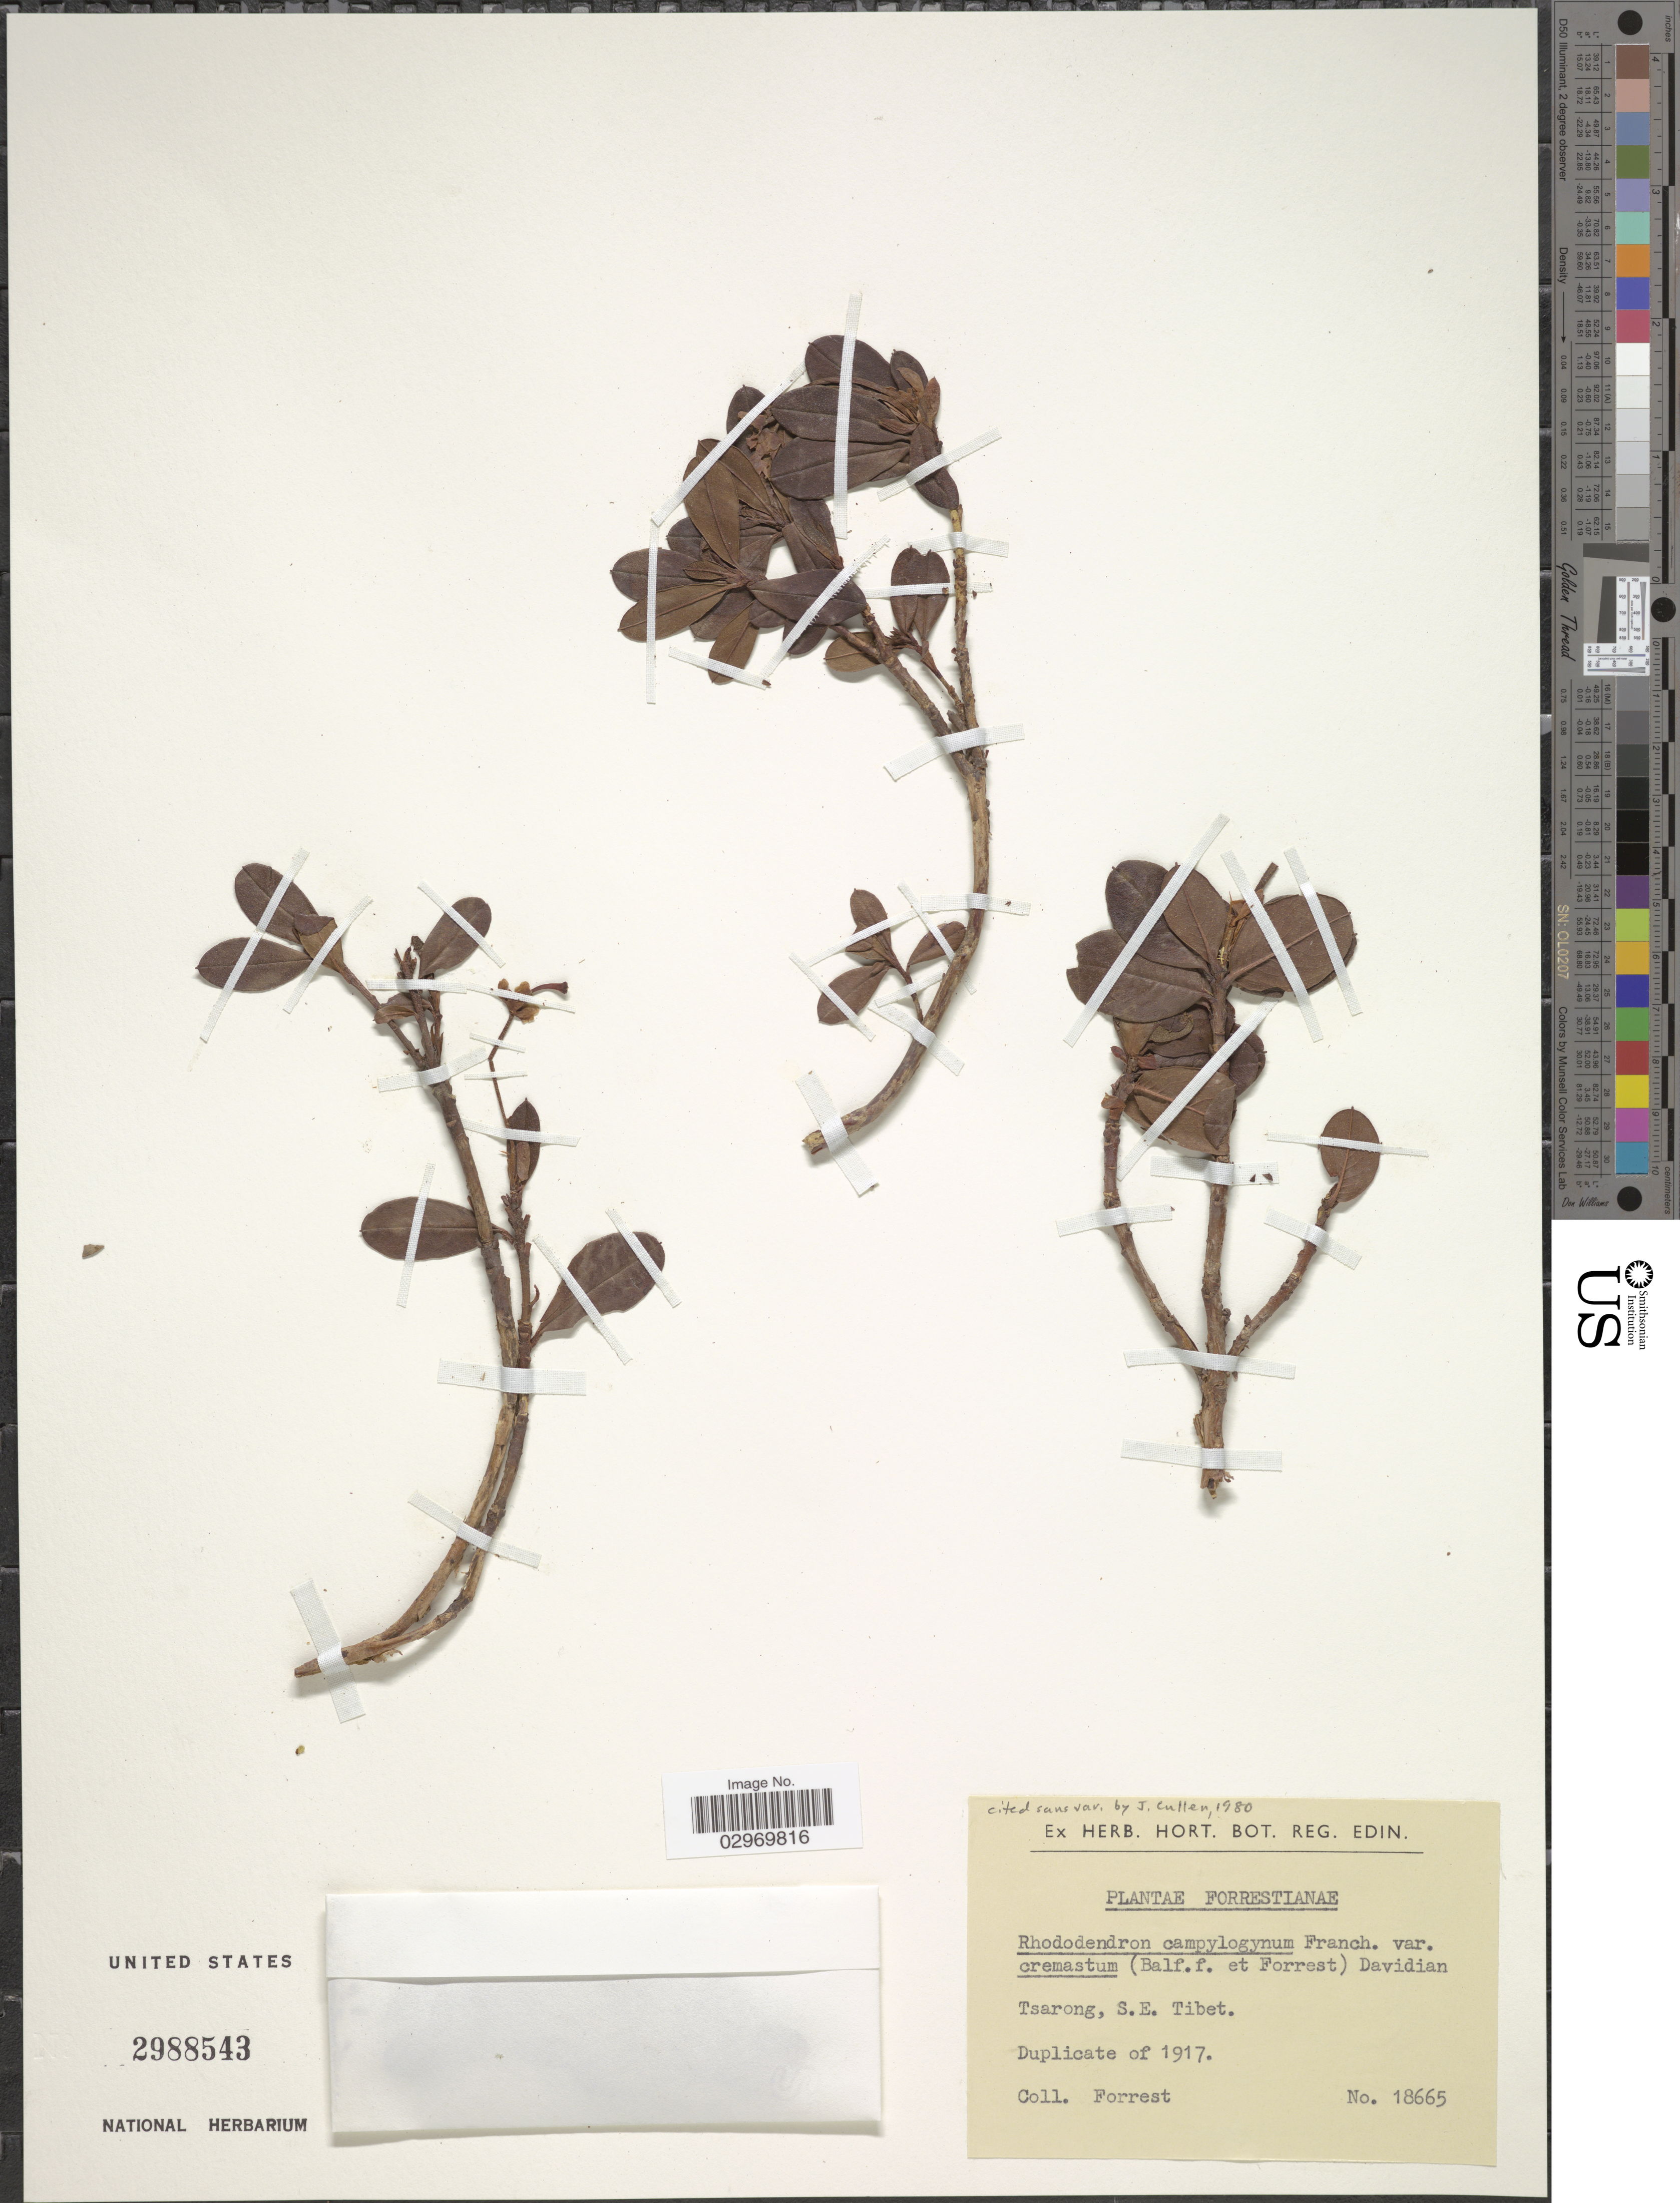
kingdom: Plantae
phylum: Tracheophyta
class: Magnoliopsida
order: Ericales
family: Ericaceae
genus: Rhododendron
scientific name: Rhododendron campylogynum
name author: Franch.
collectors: -. Forrest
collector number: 18665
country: China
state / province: Xizang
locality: Tsarong, S.E. Tibet.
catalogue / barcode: US 2988543